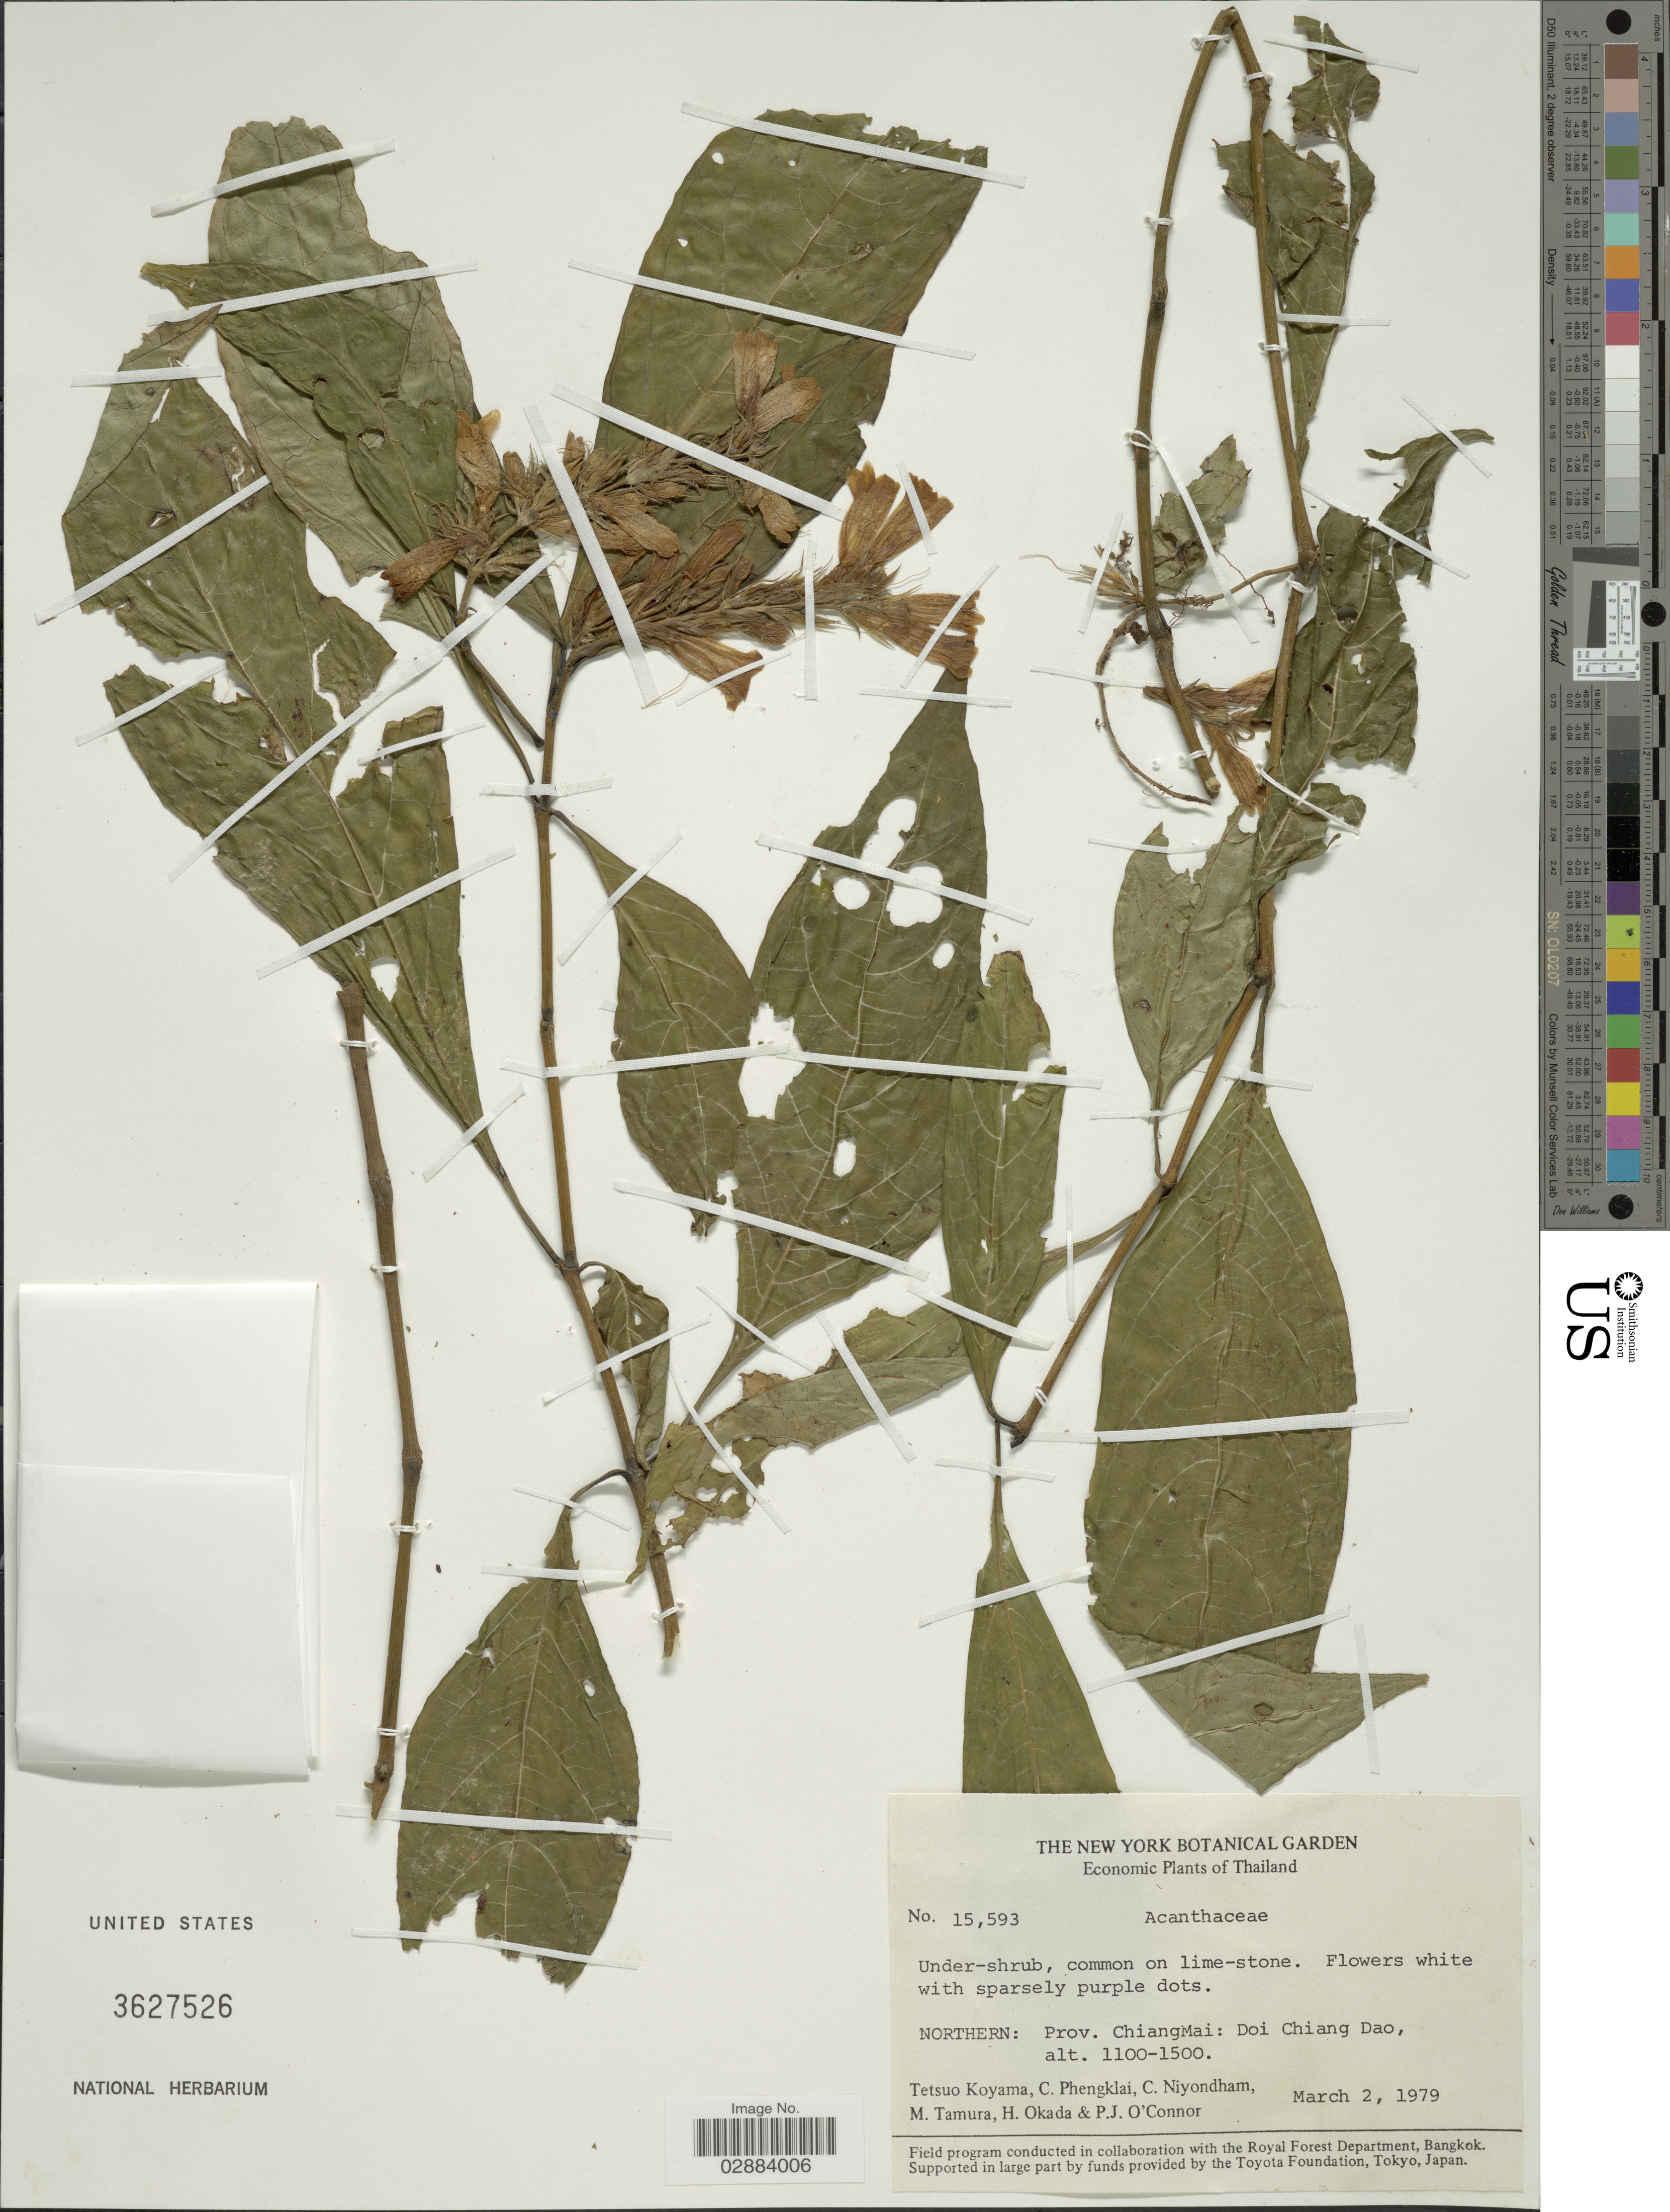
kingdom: Plantae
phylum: Tracheophyta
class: Magnoliopsida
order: Lamiales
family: Acanthaceae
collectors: T. Koyama, C. Phengklai, C. Niyondham, M. Tamura & et al.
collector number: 15593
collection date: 1979-03-02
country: Thailand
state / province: Chiang Mai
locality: Northern: Prov. Chiangmai: Doi Chiang Dao.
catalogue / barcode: US 3627526